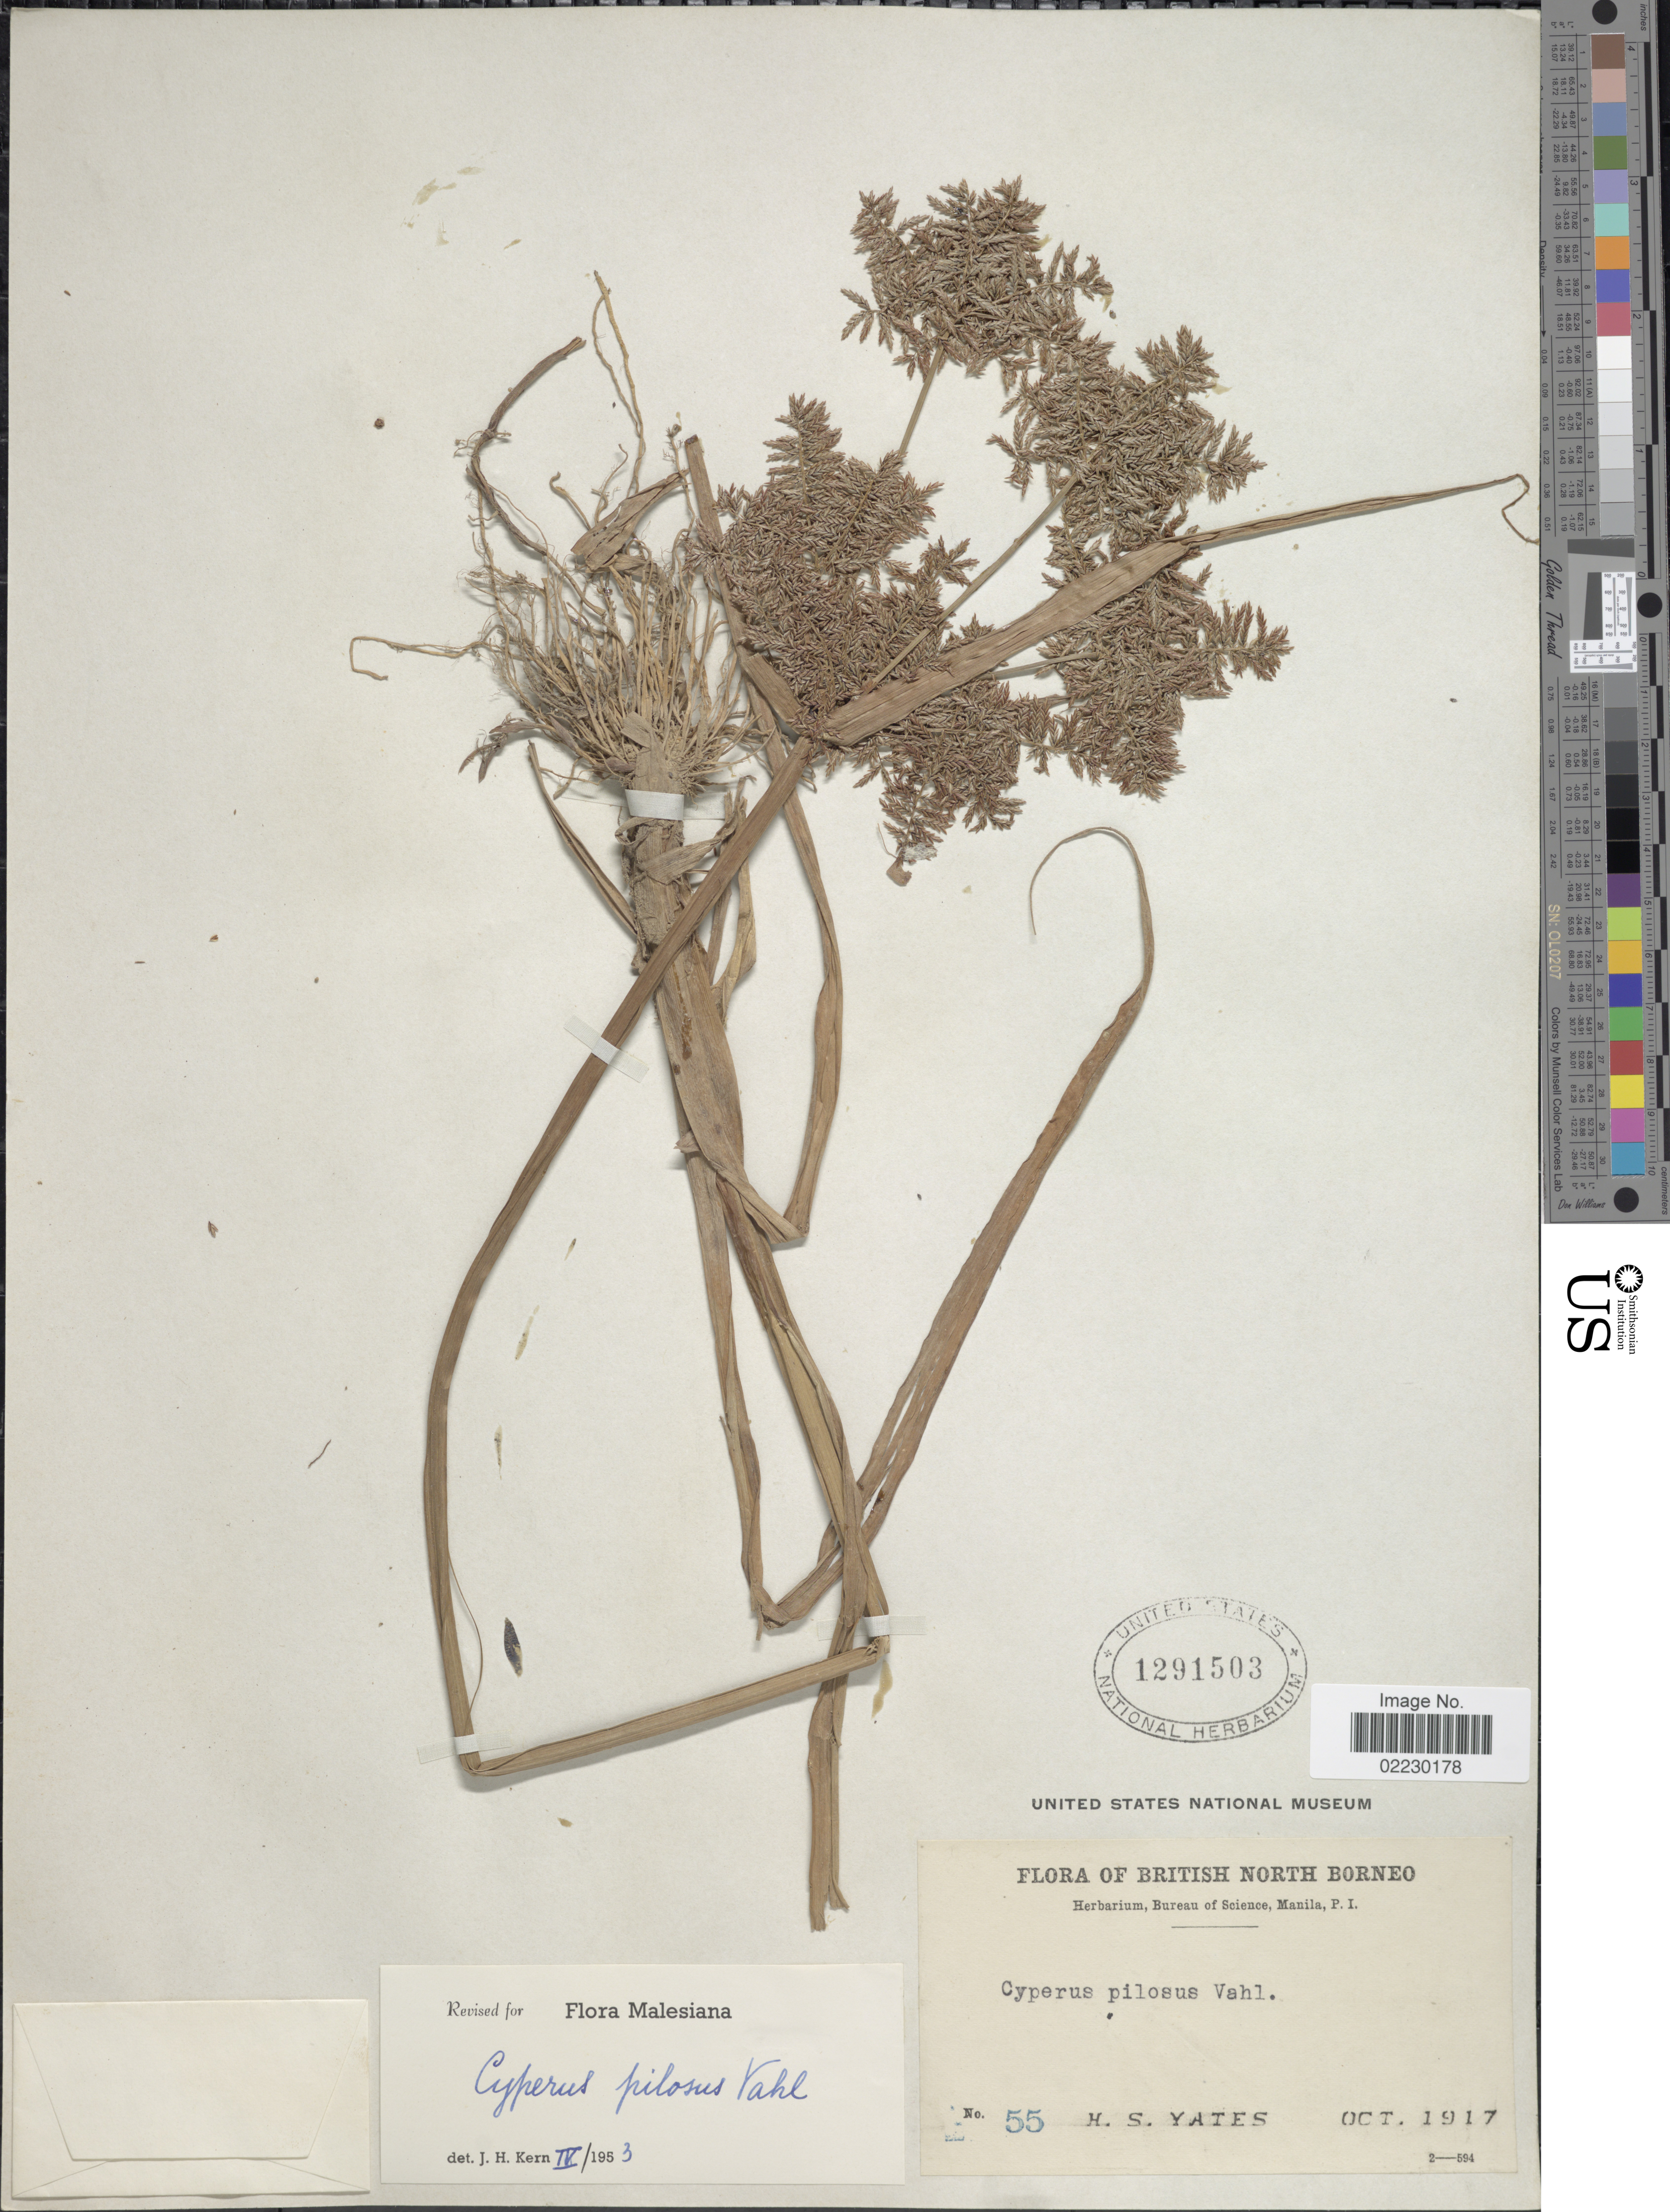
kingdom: Plantae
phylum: Tracheophyta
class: Liliopsida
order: Poales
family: Cyperaceae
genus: Cyperus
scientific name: Cyperus pilosus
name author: Vahl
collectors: H. S. Yates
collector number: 55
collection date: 1917-10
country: Malaysia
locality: British North Borneo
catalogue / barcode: US 1291503